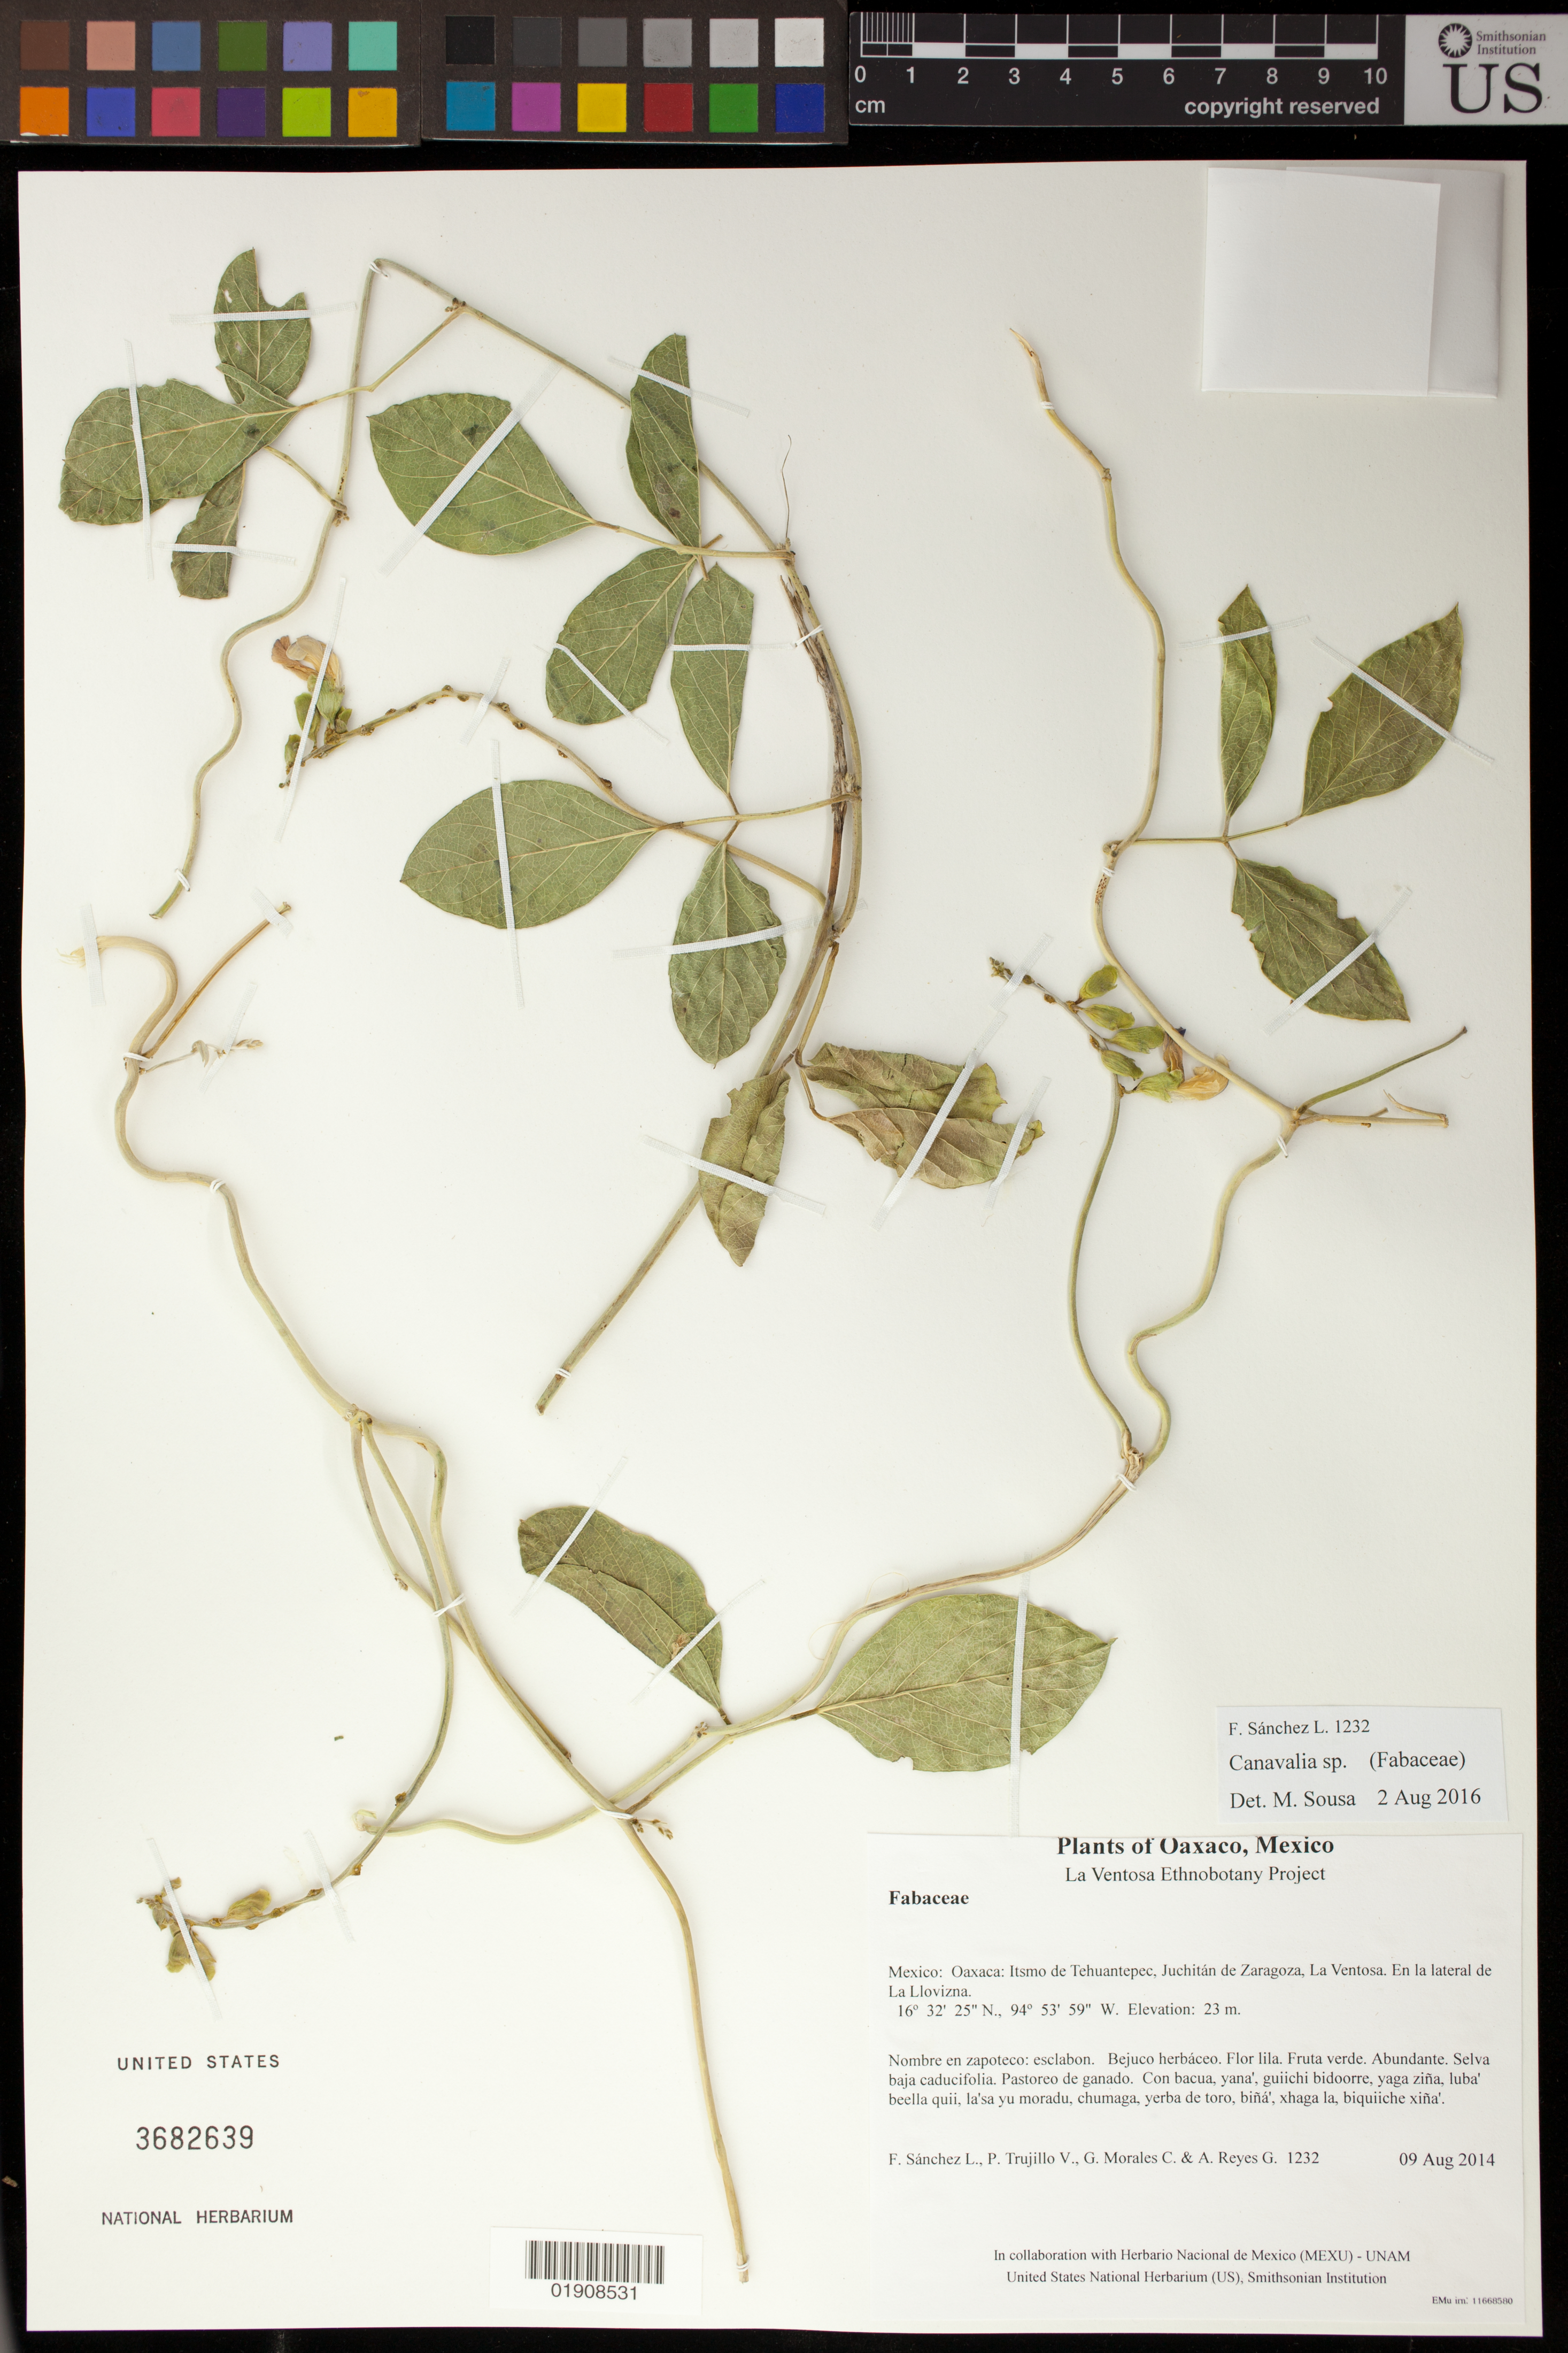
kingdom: Plantae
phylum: Tracheophyta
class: Magnoliopsida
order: Fabales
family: Fabaceae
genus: Canavalia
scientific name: Canavalia sp.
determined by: Sousa S., Mario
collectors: F. Sánchez L., P. Trujillo V., G. Morales C. & A. Reyes G.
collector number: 1232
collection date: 2014-08-09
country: Mexico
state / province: Oaxaca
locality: Itsmo de Tehuantepec, Juchitán de Zaragoza, La Ventosa. En la lateral de La Llovizna.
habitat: Selva baja caducifolia. Pastoreo de ganado.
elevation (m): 23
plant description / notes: JEBOT, MEXU; Luba'. Guie' lila. Cuaananaxhi naga'. Stale.; esclabon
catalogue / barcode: US 3682639